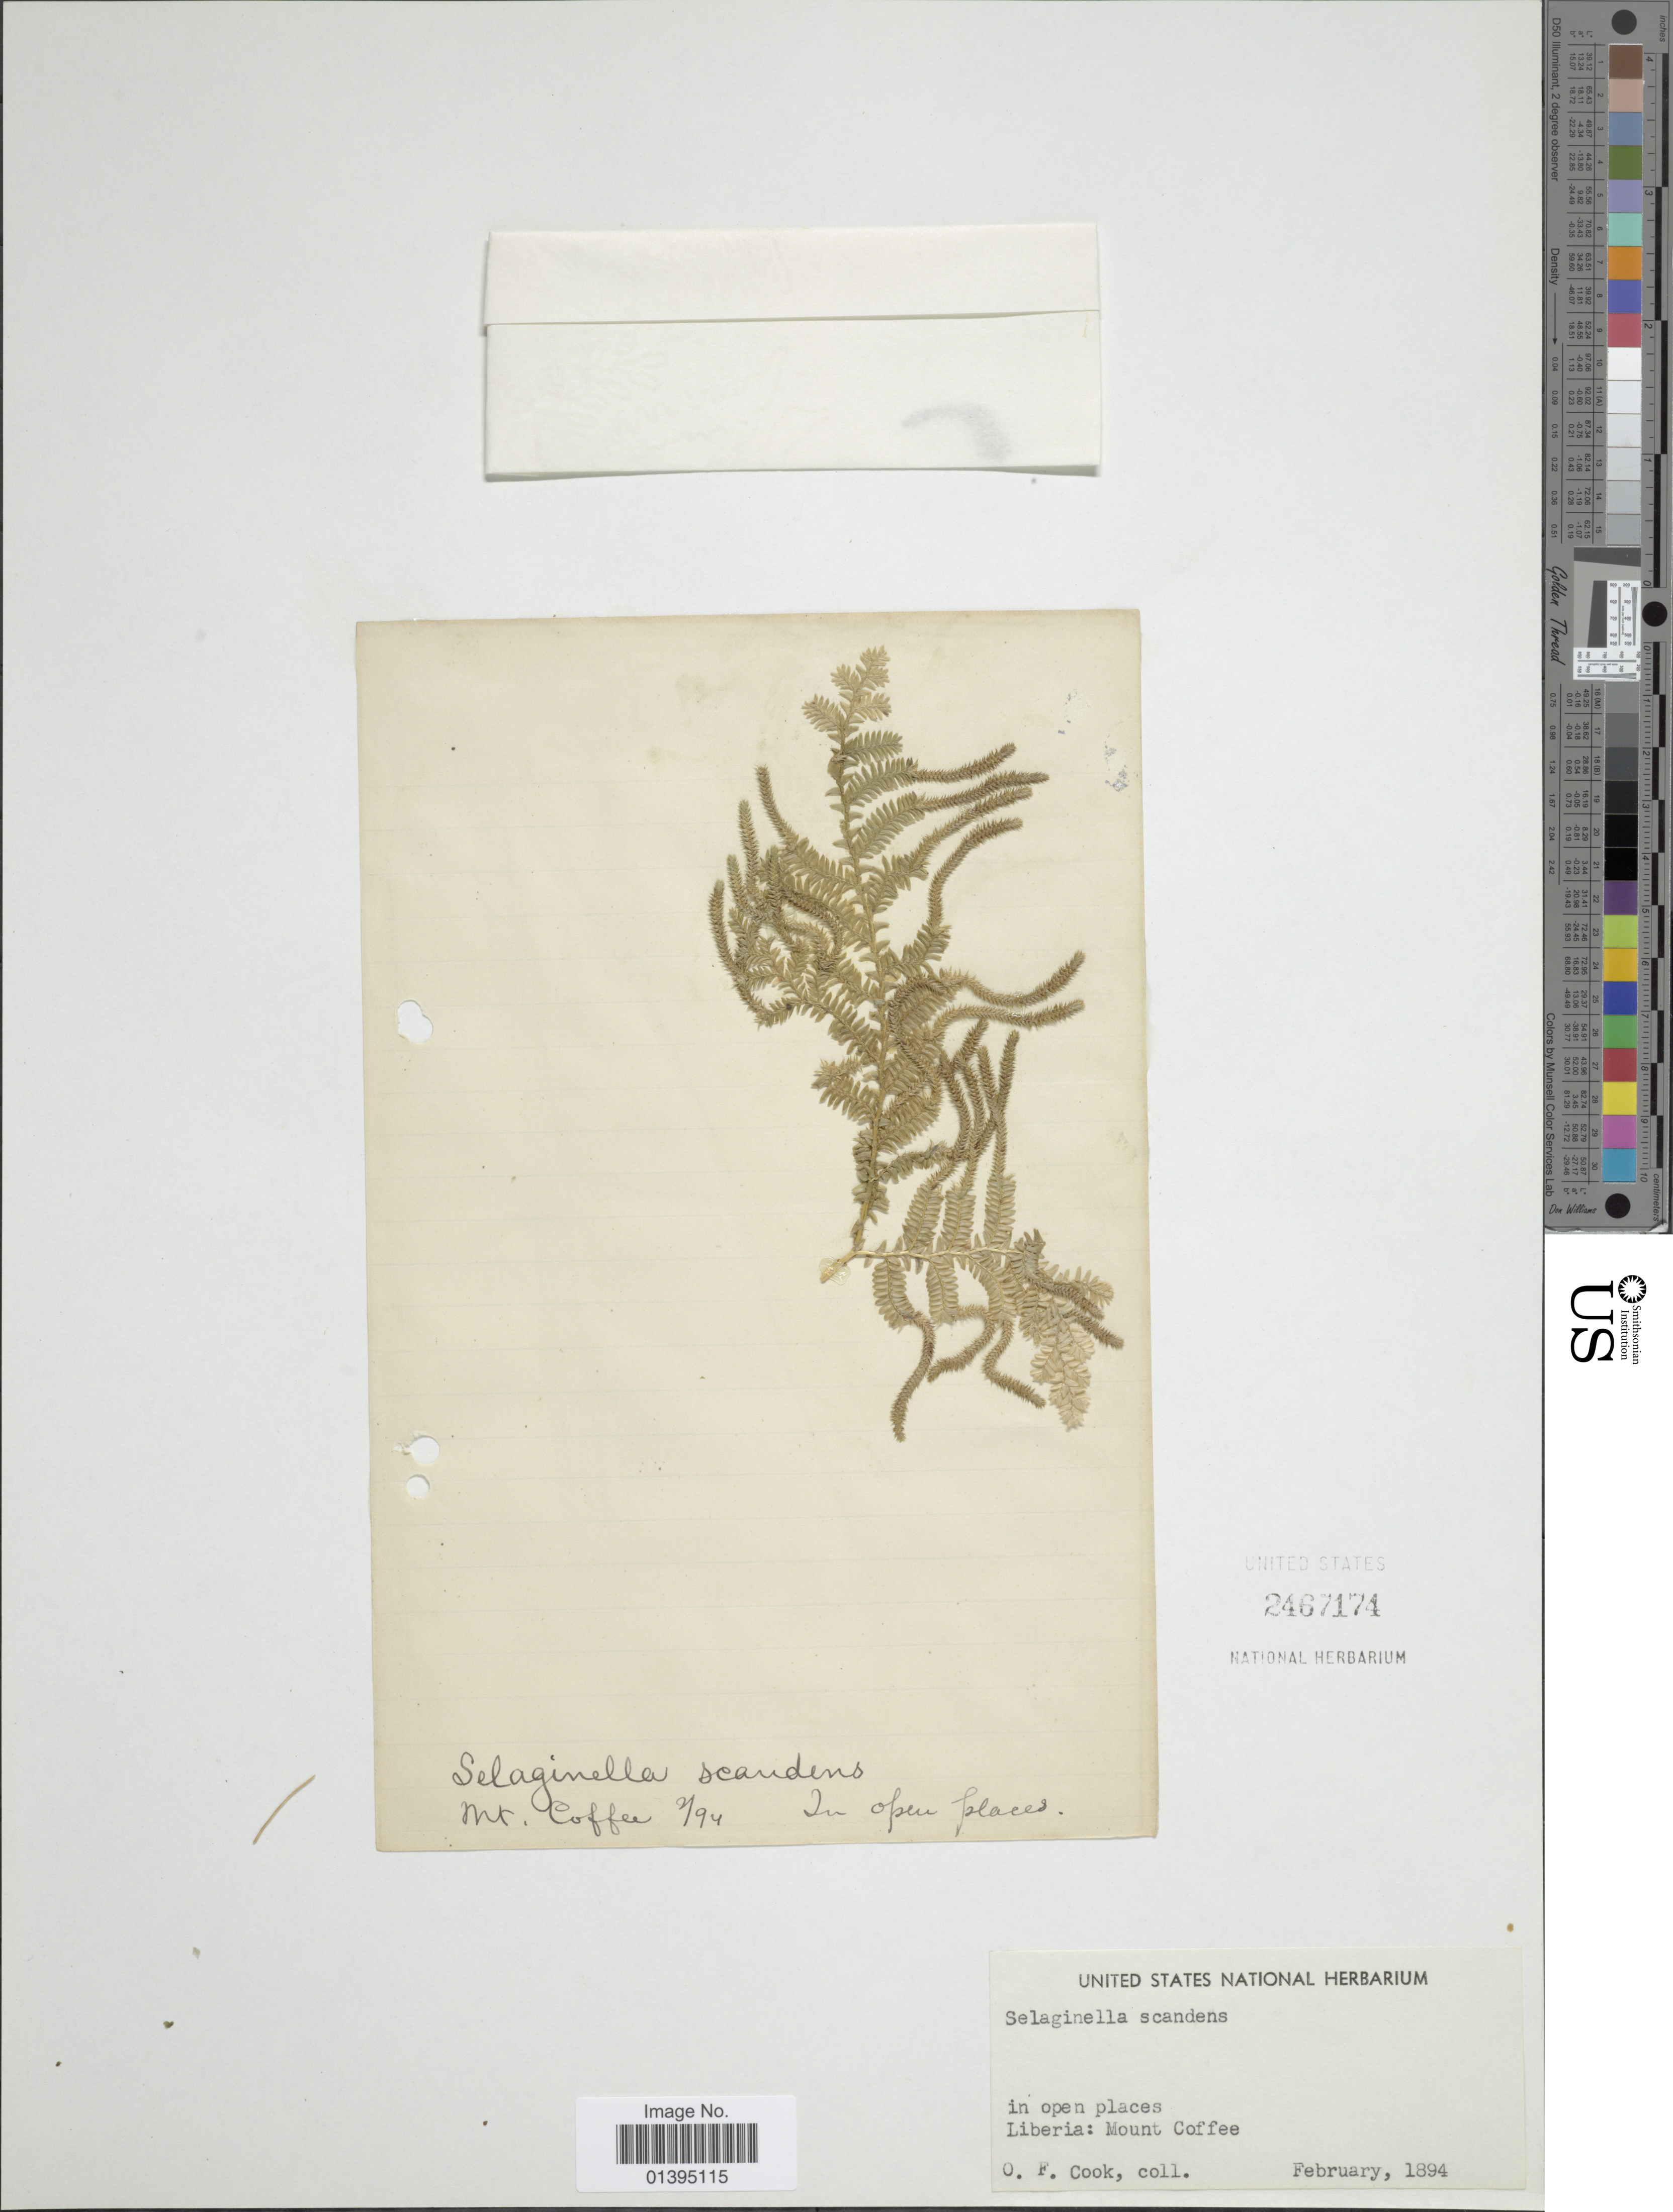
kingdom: Plantae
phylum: Tracheophyta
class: Lycopodiopsida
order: Selaginellales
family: Selaginellaceae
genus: Selaginella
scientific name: Selaginella scandens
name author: P. Beauv.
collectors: O. F. Cook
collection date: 1894-02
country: Liberia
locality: Mount Coffee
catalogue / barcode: US 2467174